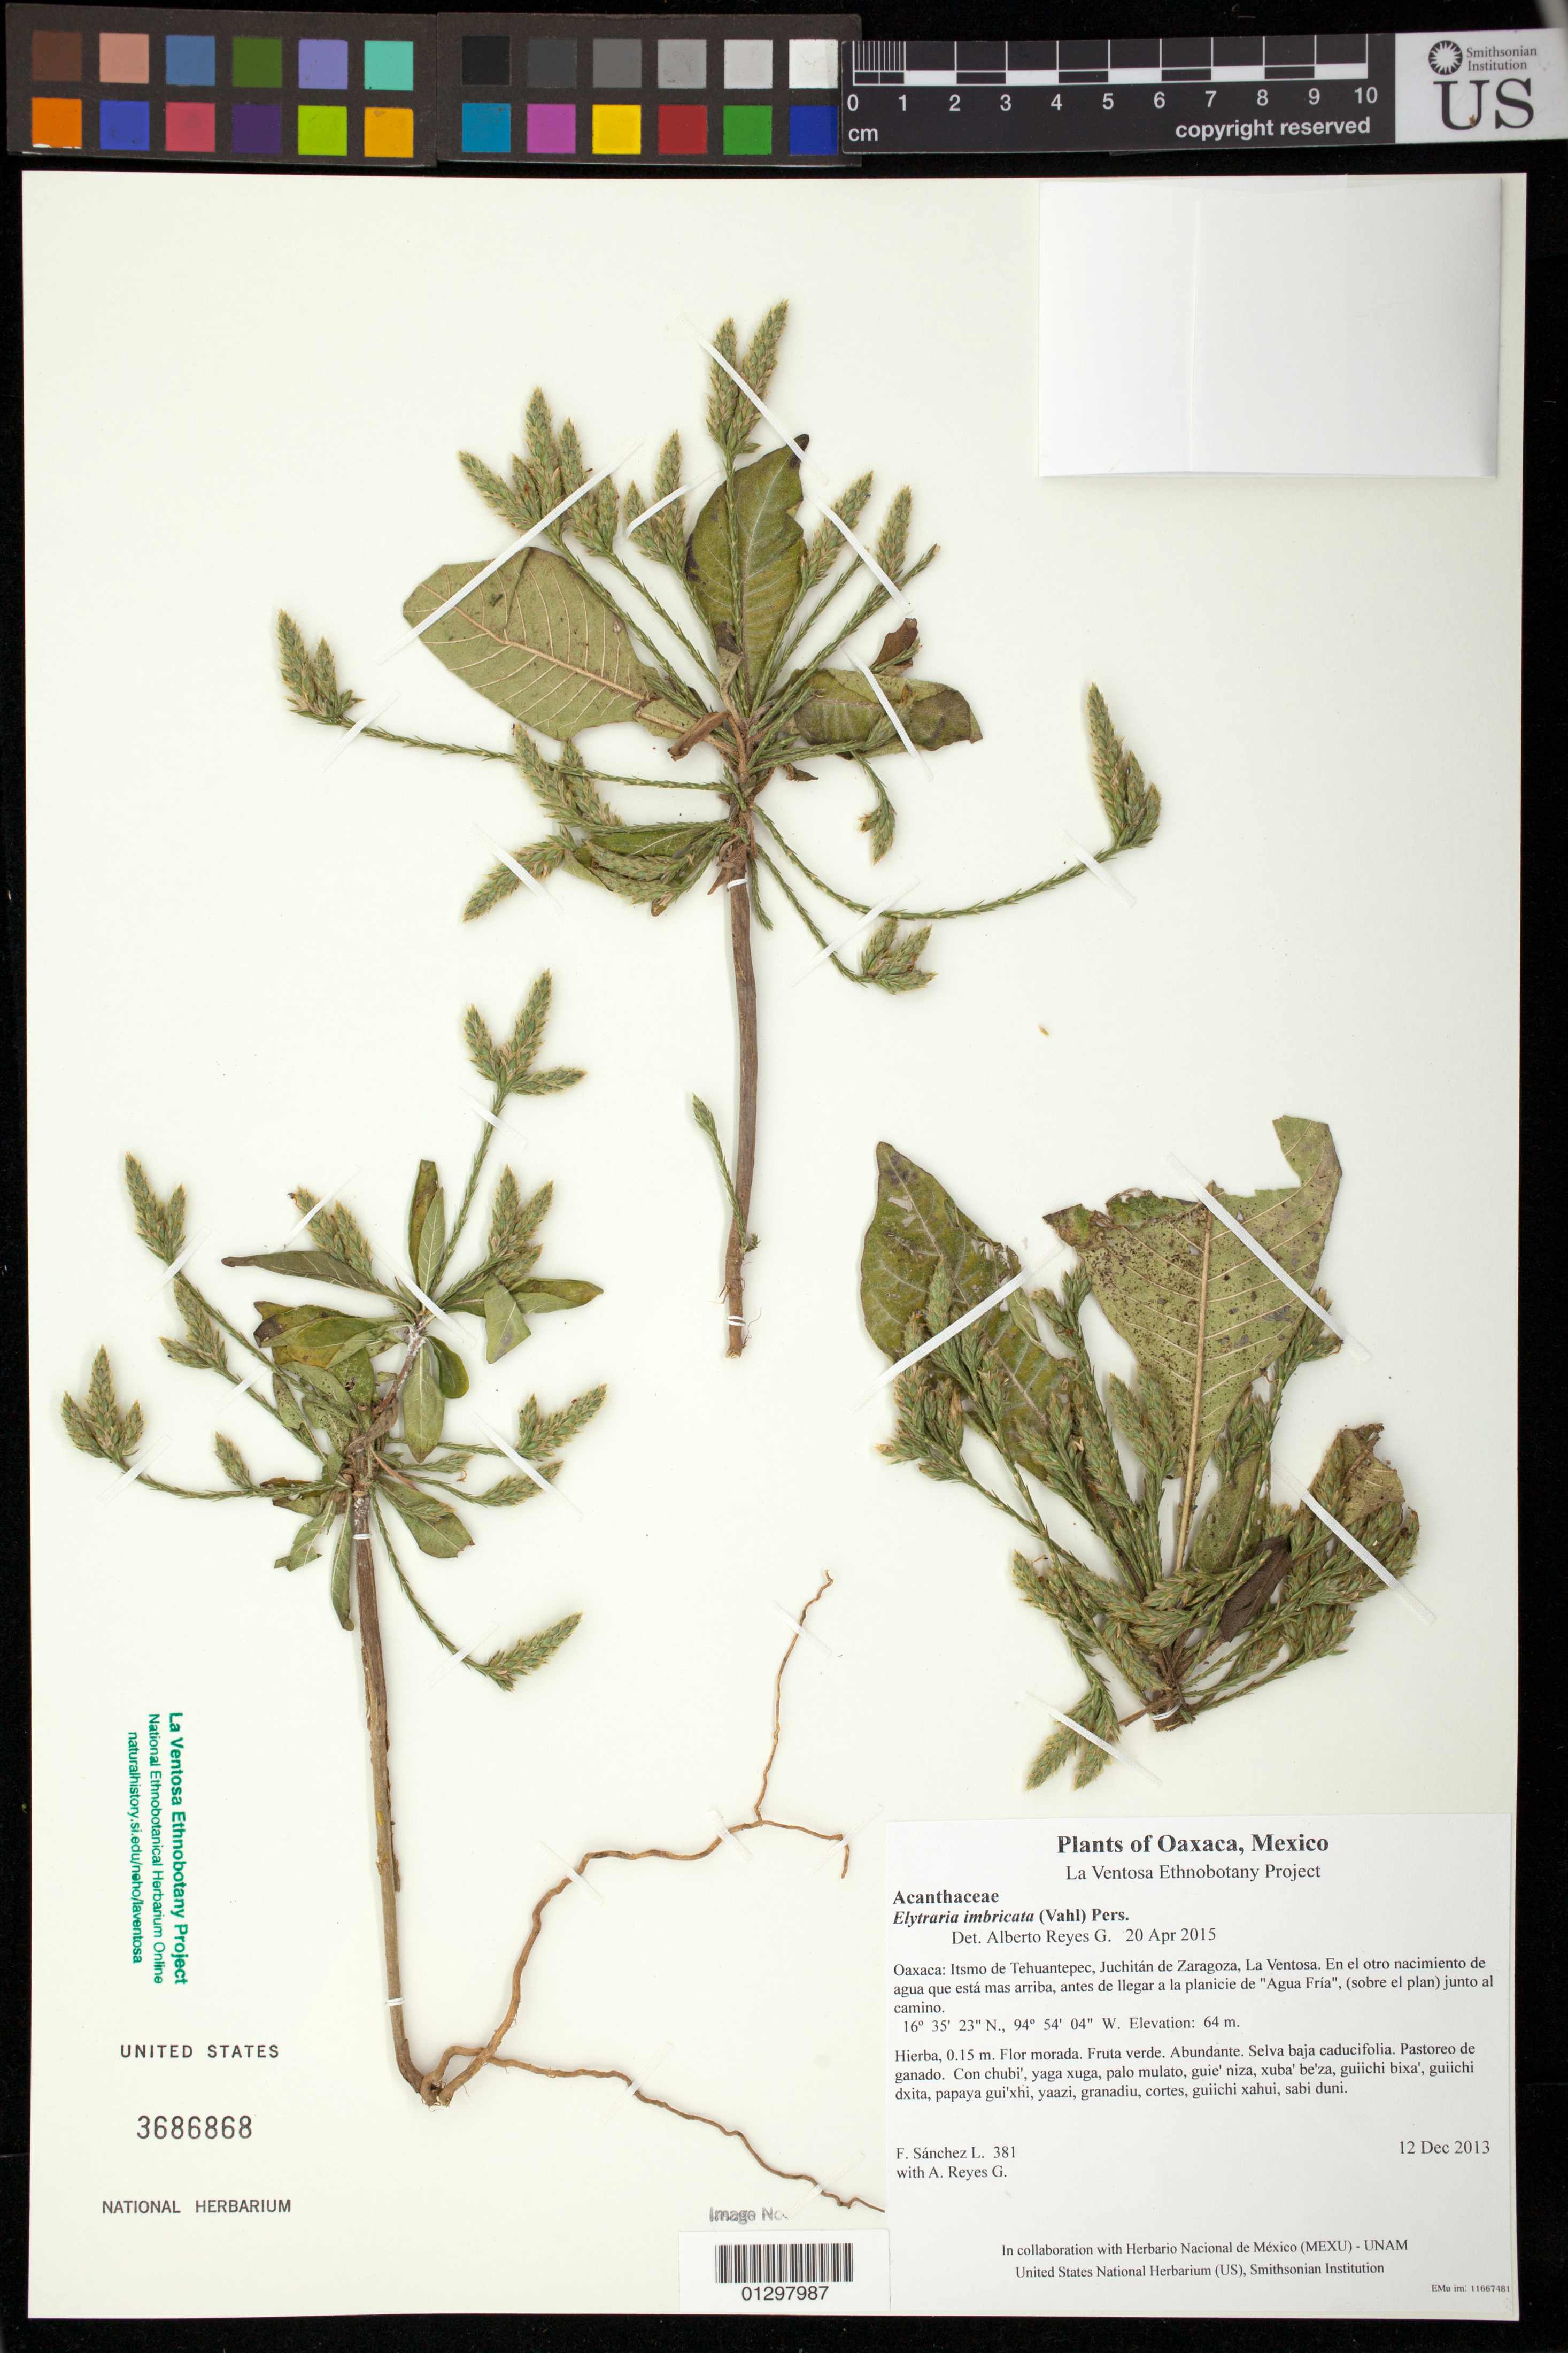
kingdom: Plantae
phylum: Tracheophyta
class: Magnoliopsida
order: Lamiales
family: Acanthaceae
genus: Elytraria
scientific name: Elytraria imbricata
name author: (Vahl) Pers.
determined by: Reyes García, A.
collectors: F. Sánchez L. & A. Reyes G.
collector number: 381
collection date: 2013-12-12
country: Mexico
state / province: Oaxaca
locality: Itsmo de Tehuantepec, Juchitán de Zaragoza, La Ventosa. En el otro nacimiento de agua que está mas arriba, antes de llegar a la planicie de "Agua Fría", (sobre el plan) junto al camino.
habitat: Selva baja caducifolia. Pastoreo de ganado.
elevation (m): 64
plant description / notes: MEXU, US; Guixi bandaga. 0.15 m. Guie' nagu. Cuaananaxhi naga'. Stale.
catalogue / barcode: US 3686868